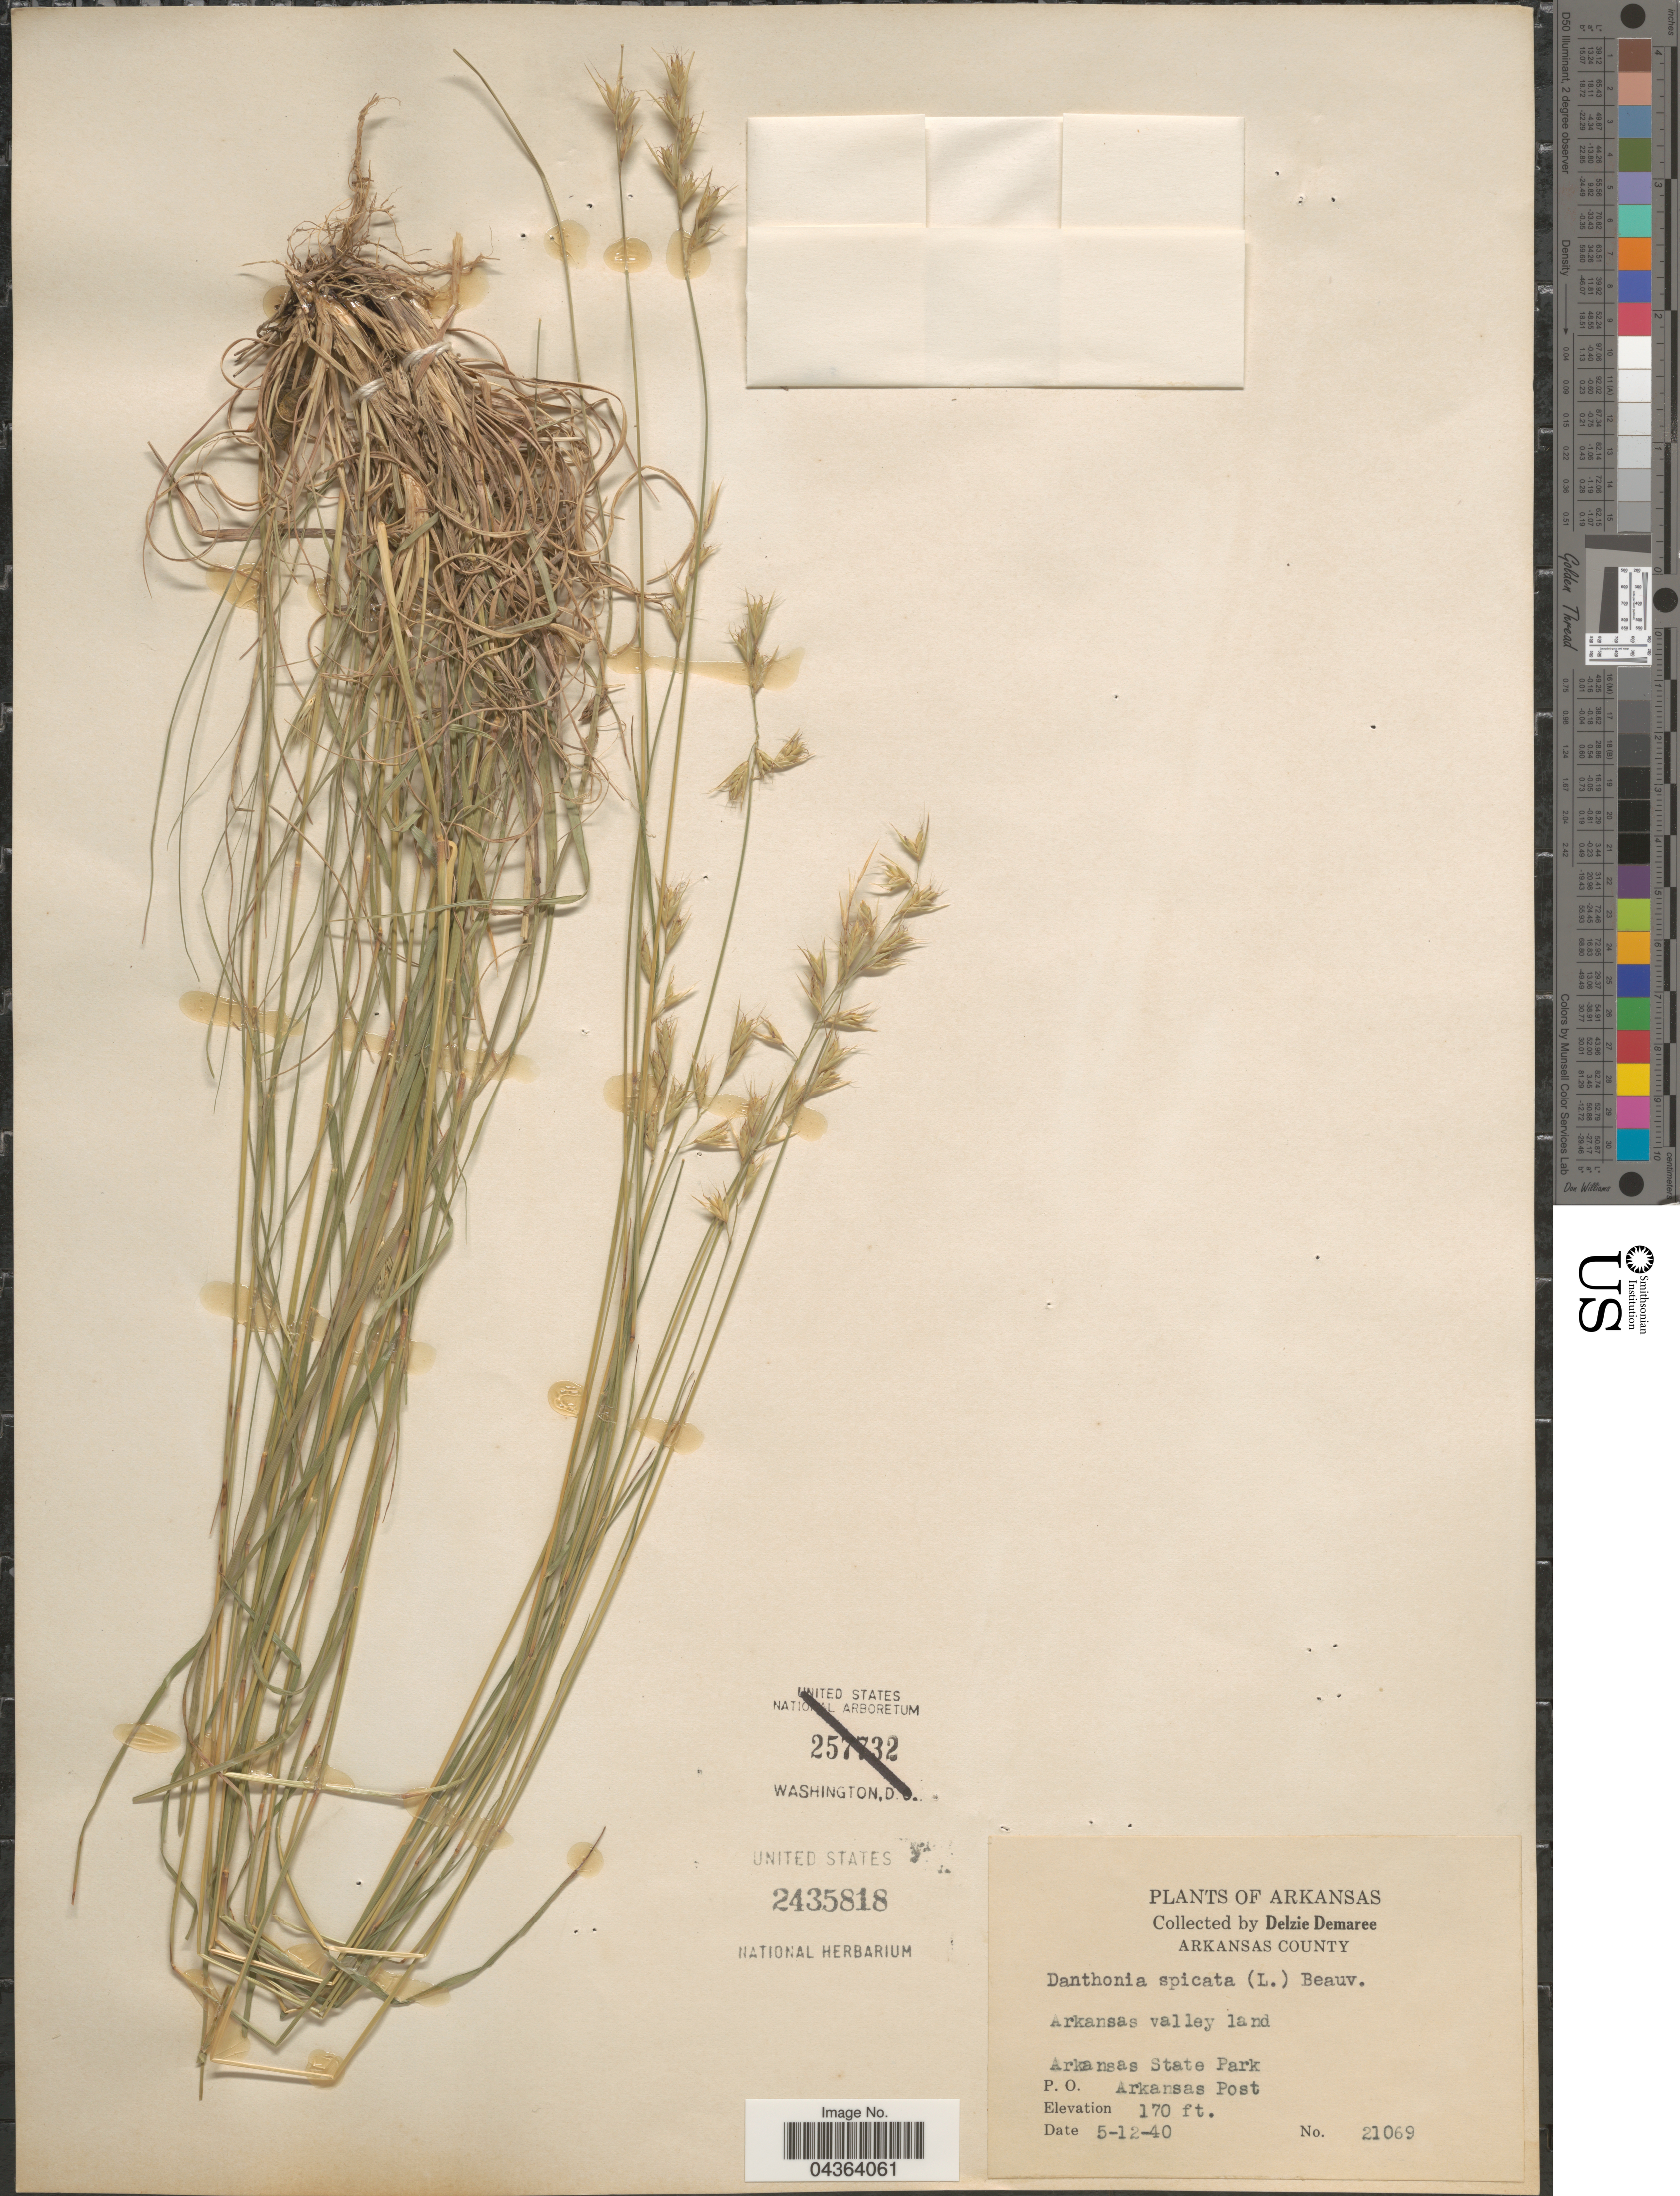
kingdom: Plantae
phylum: Tracheophyta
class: Liliopsida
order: Poales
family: Poaceae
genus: Danthonia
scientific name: Danthonia spicata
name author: (L.) P. Beauv. ex Roem. & Schult.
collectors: D. Demaree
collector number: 21069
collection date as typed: Transcribed d/m/y: 12/5/40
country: United States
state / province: Arkansas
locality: Arkansas County. Arkansas valley land. Arkansas State Park. P. O. Arkansas Post.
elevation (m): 52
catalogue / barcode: US 2435818